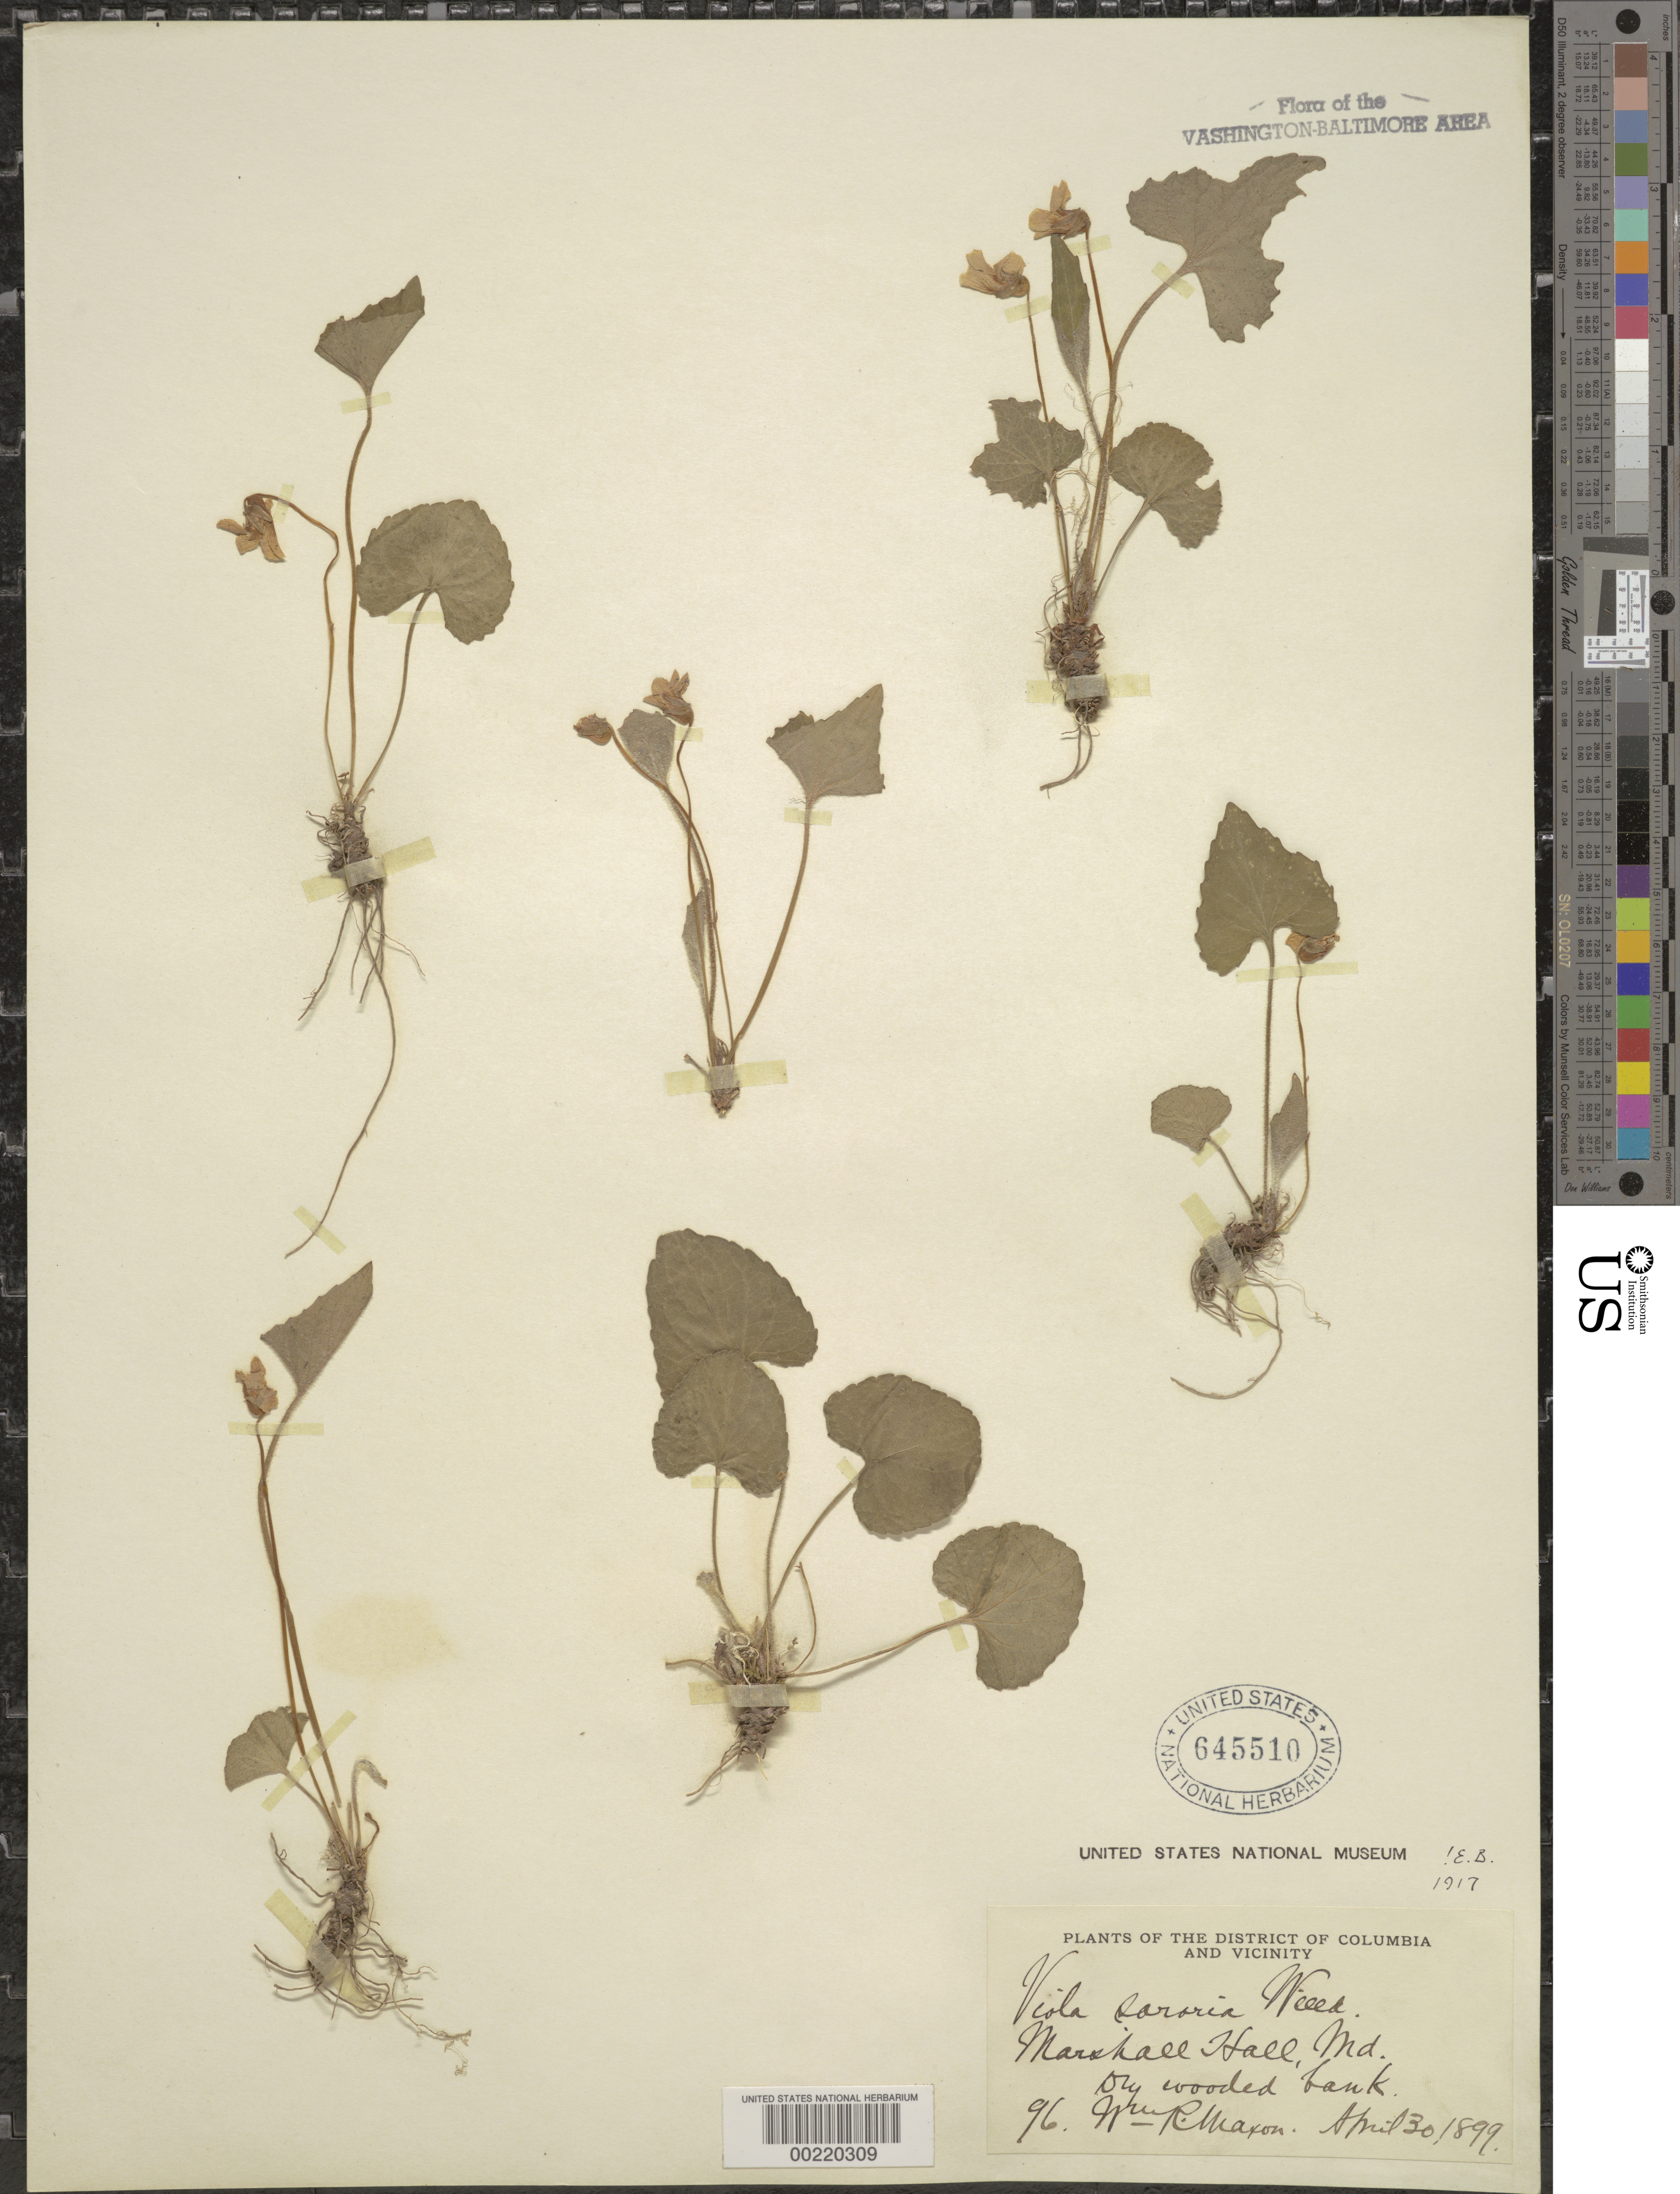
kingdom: Plantae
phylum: Tracheophyta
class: Magnoliopsida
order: Malpighiales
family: Violaceae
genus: Viola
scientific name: Viola sororia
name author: Willd.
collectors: W. R. Maxon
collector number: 96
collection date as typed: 30 Apr 1899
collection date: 1899-04-30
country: United States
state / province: Maryland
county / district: Charles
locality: Marshall Hall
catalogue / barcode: US 645510